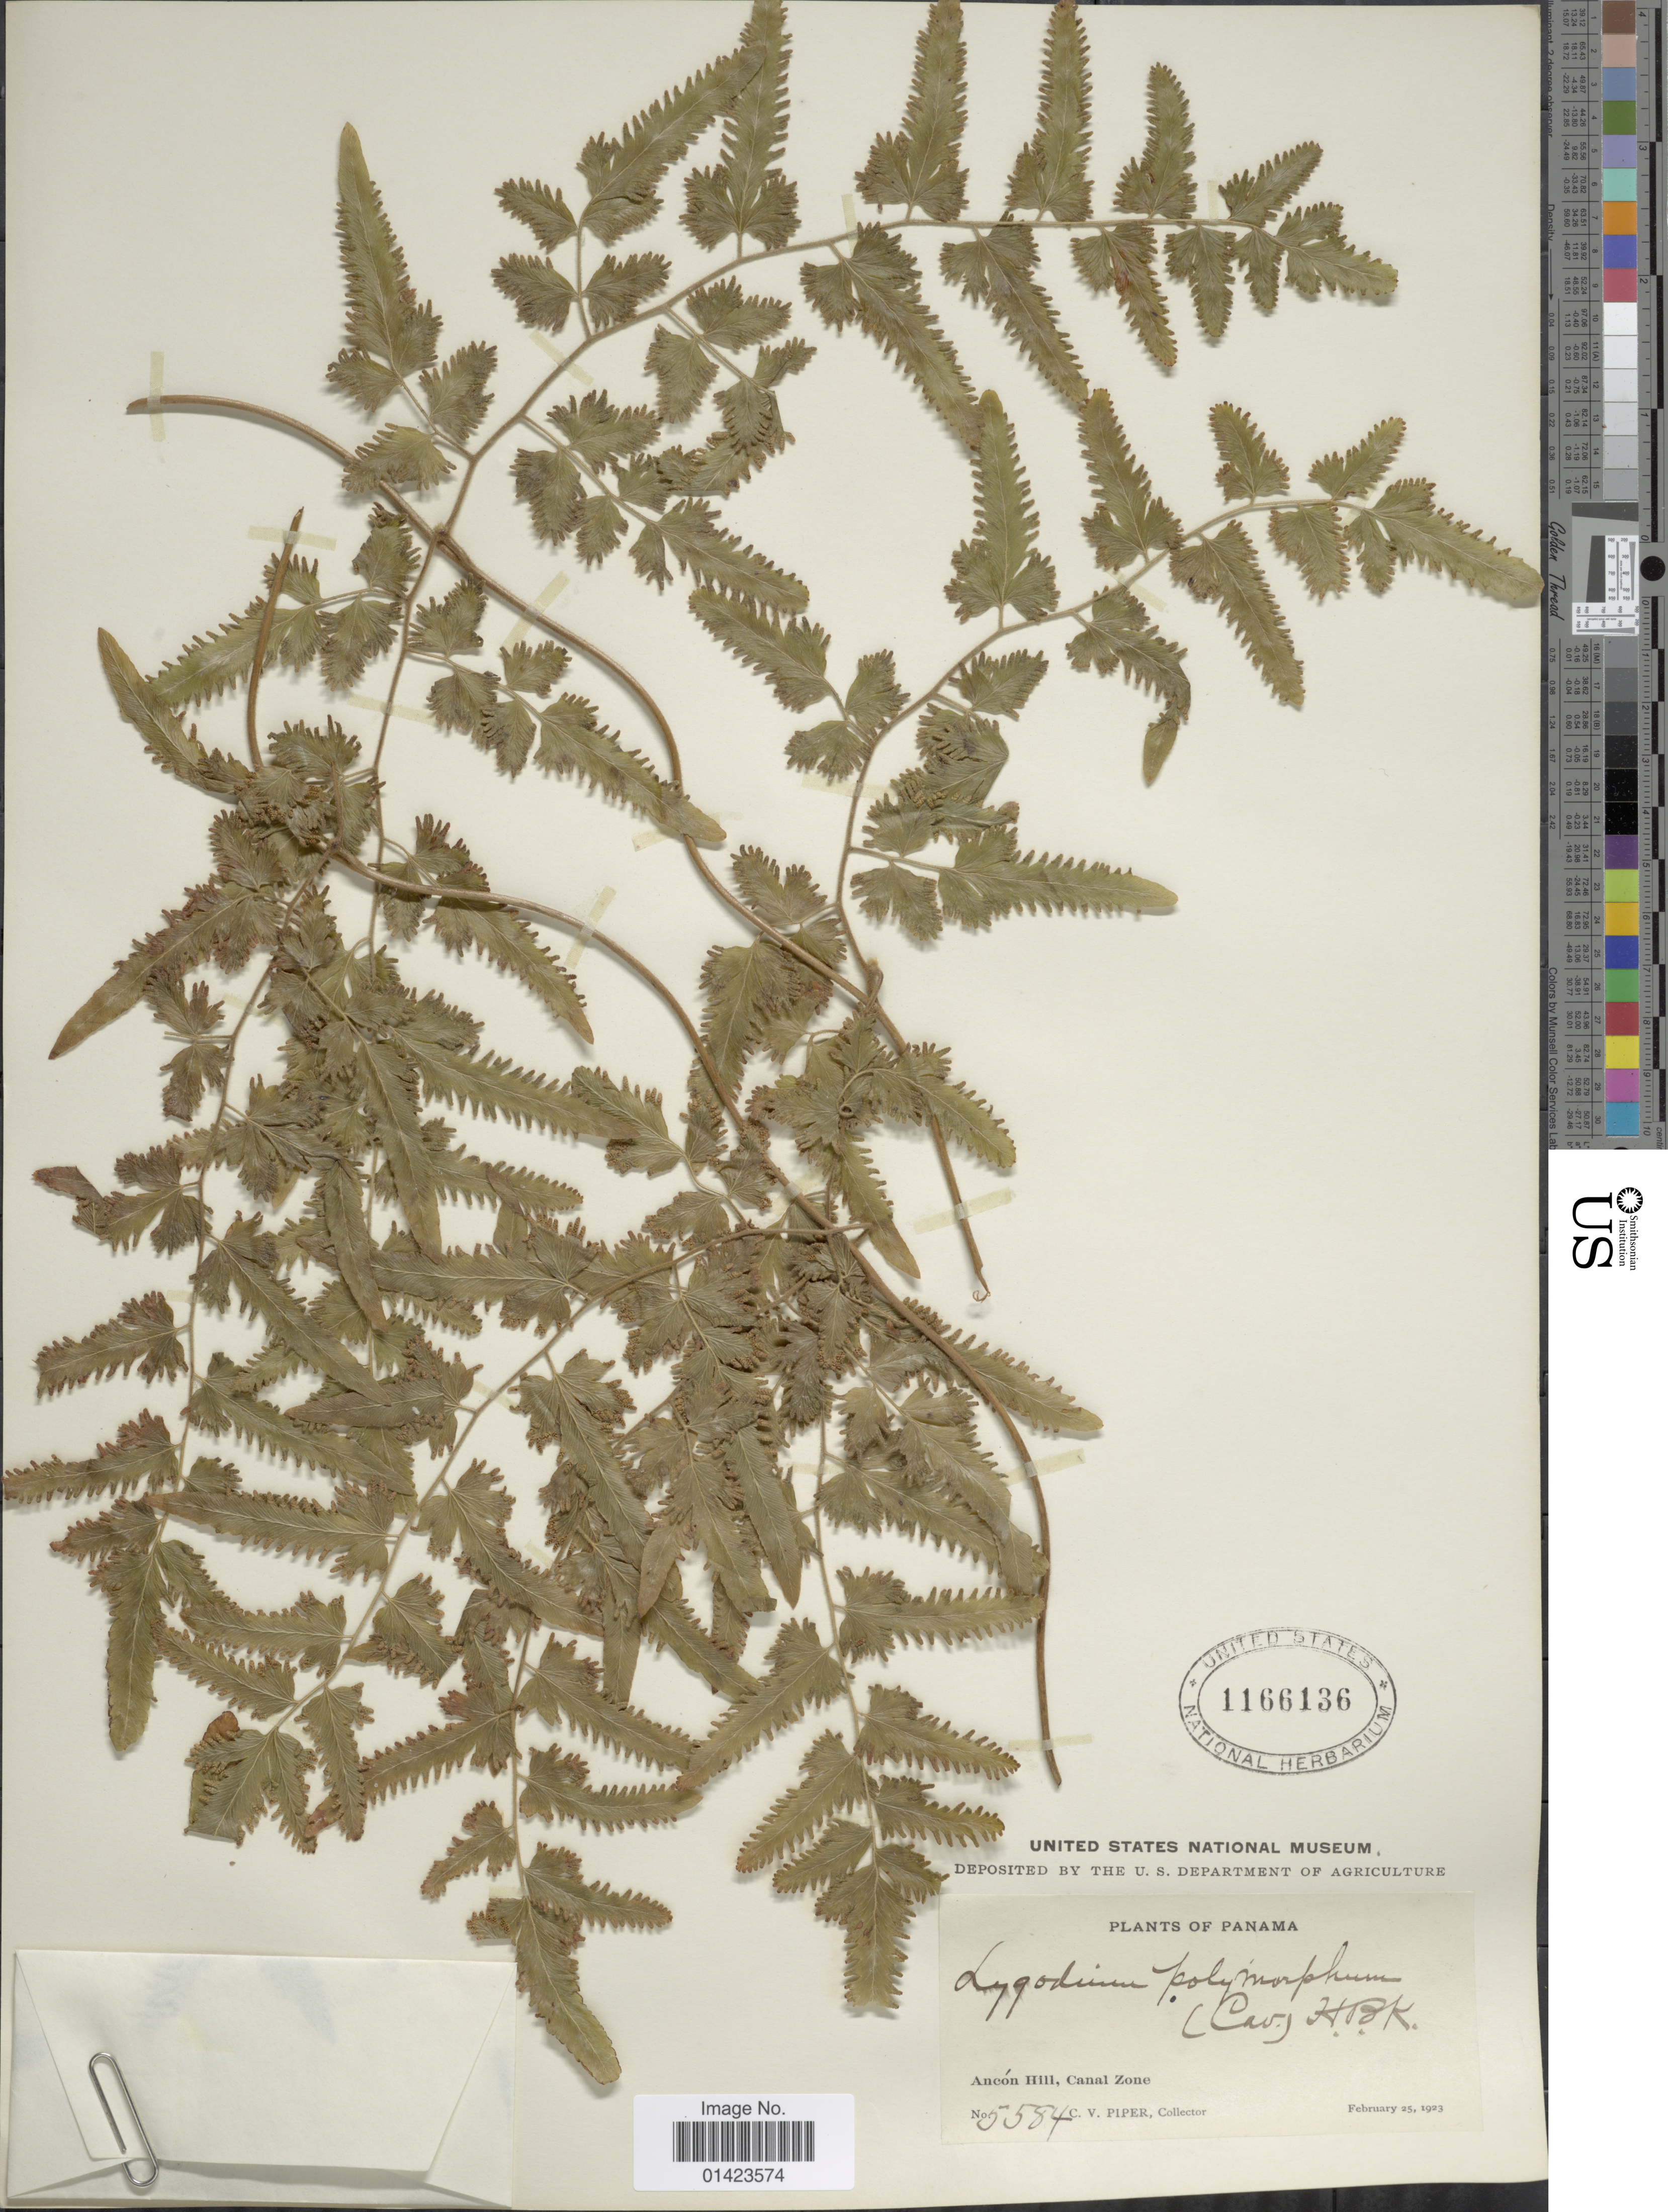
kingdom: Plantae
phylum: Tracheophyta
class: Polypodiopsida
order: Schizaeales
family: Lygodiaceae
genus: Lygodium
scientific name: Lygodium venustum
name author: Sw.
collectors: C. V. Piper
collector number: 5584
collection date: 1923-02-25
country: Panama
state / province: Colón / Panamá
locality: Ancón Hill,Canal Zone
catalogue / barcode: US 1166136